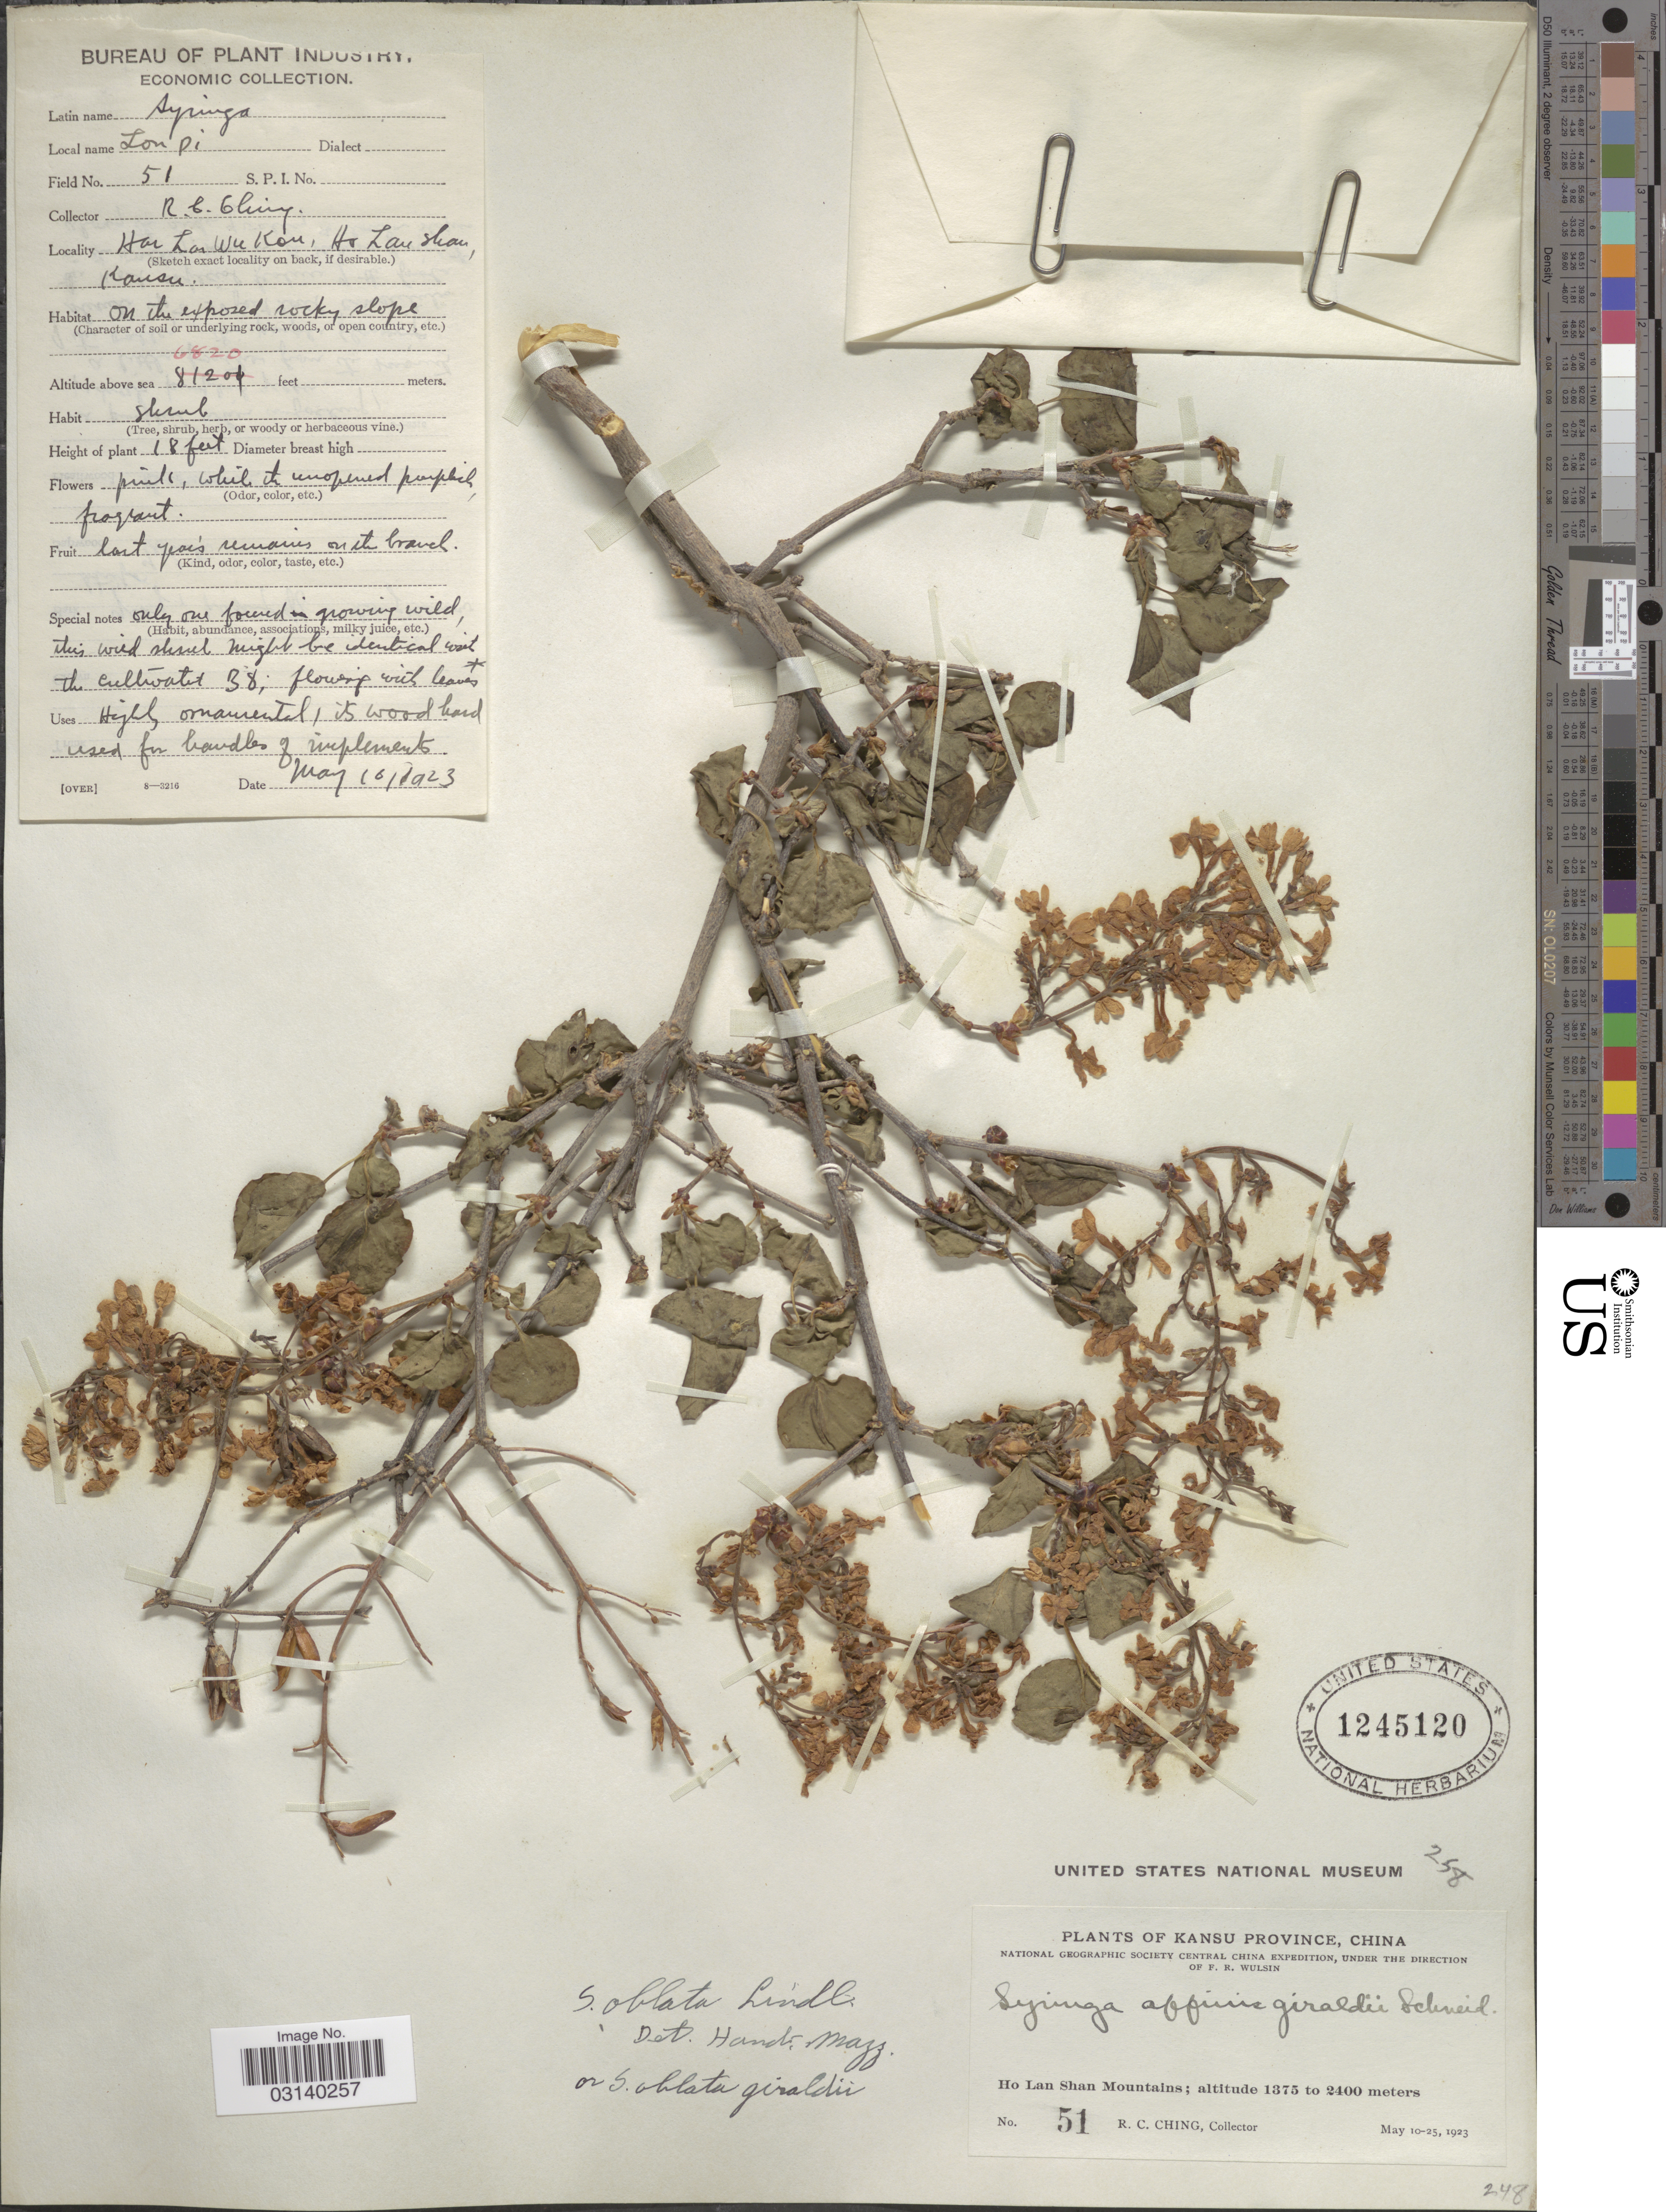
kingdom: Plantae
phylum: Tracheophyta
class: Magnoliopsida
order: Lamiales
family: Oleaceae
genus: Syringa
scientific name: Syringa oblata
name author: Lindl.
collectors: R. C. Ching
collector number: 51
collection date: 1923-05-16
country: China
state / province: Gansu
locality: Kansu province. Ho Lan Shan Mountains.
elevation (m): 2079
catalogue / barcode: US 1245120